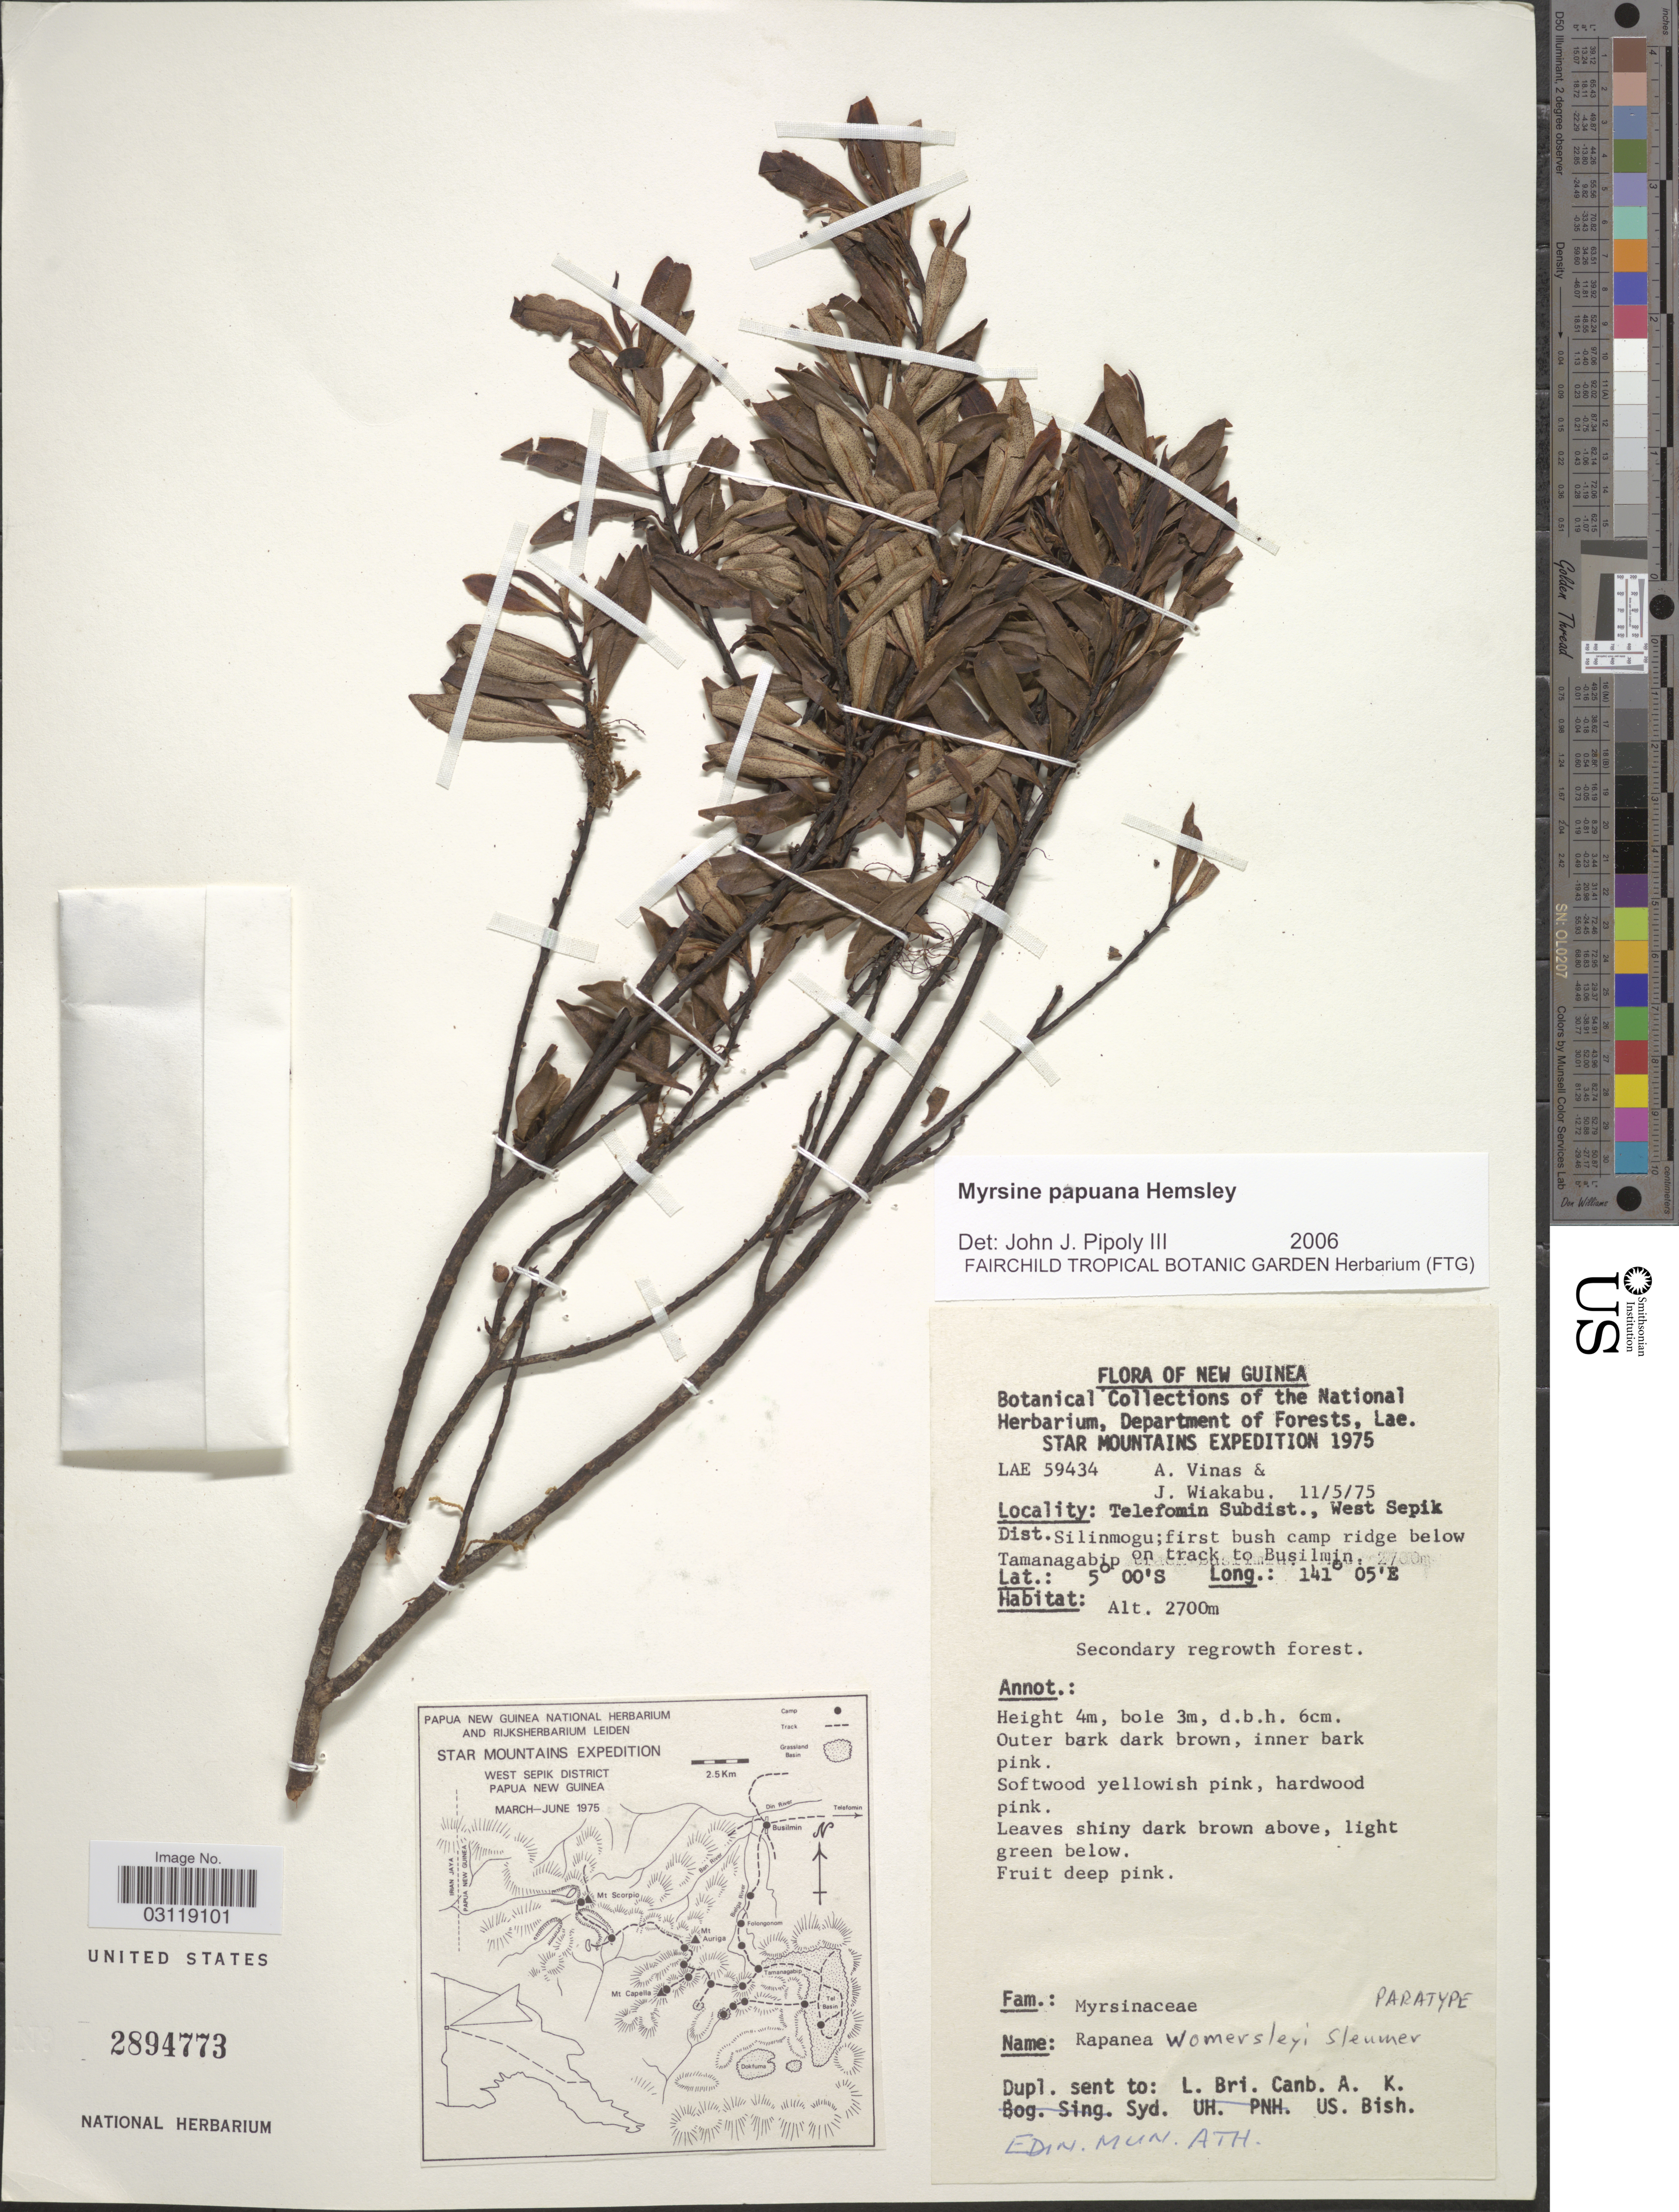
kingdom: Plantae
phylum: Tracheophyta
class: Magnoliopsida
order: Ericales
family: Primulaceae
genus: Rapanea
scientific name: Rapanea papuana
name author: (Hemsl.) Mez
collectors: A. Vinas & J. Wiakabu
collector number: LAE59434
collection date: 1975-05-11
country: Papua New Guinea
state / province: Sandaun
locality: New Guinea. Star Mountains. Telefomin Subdist., West Sepik Dist. Silinmogu; first bush camp ridge below Tamanagabip on track to Busilmin.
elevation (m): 2700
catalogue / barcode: US 2894773